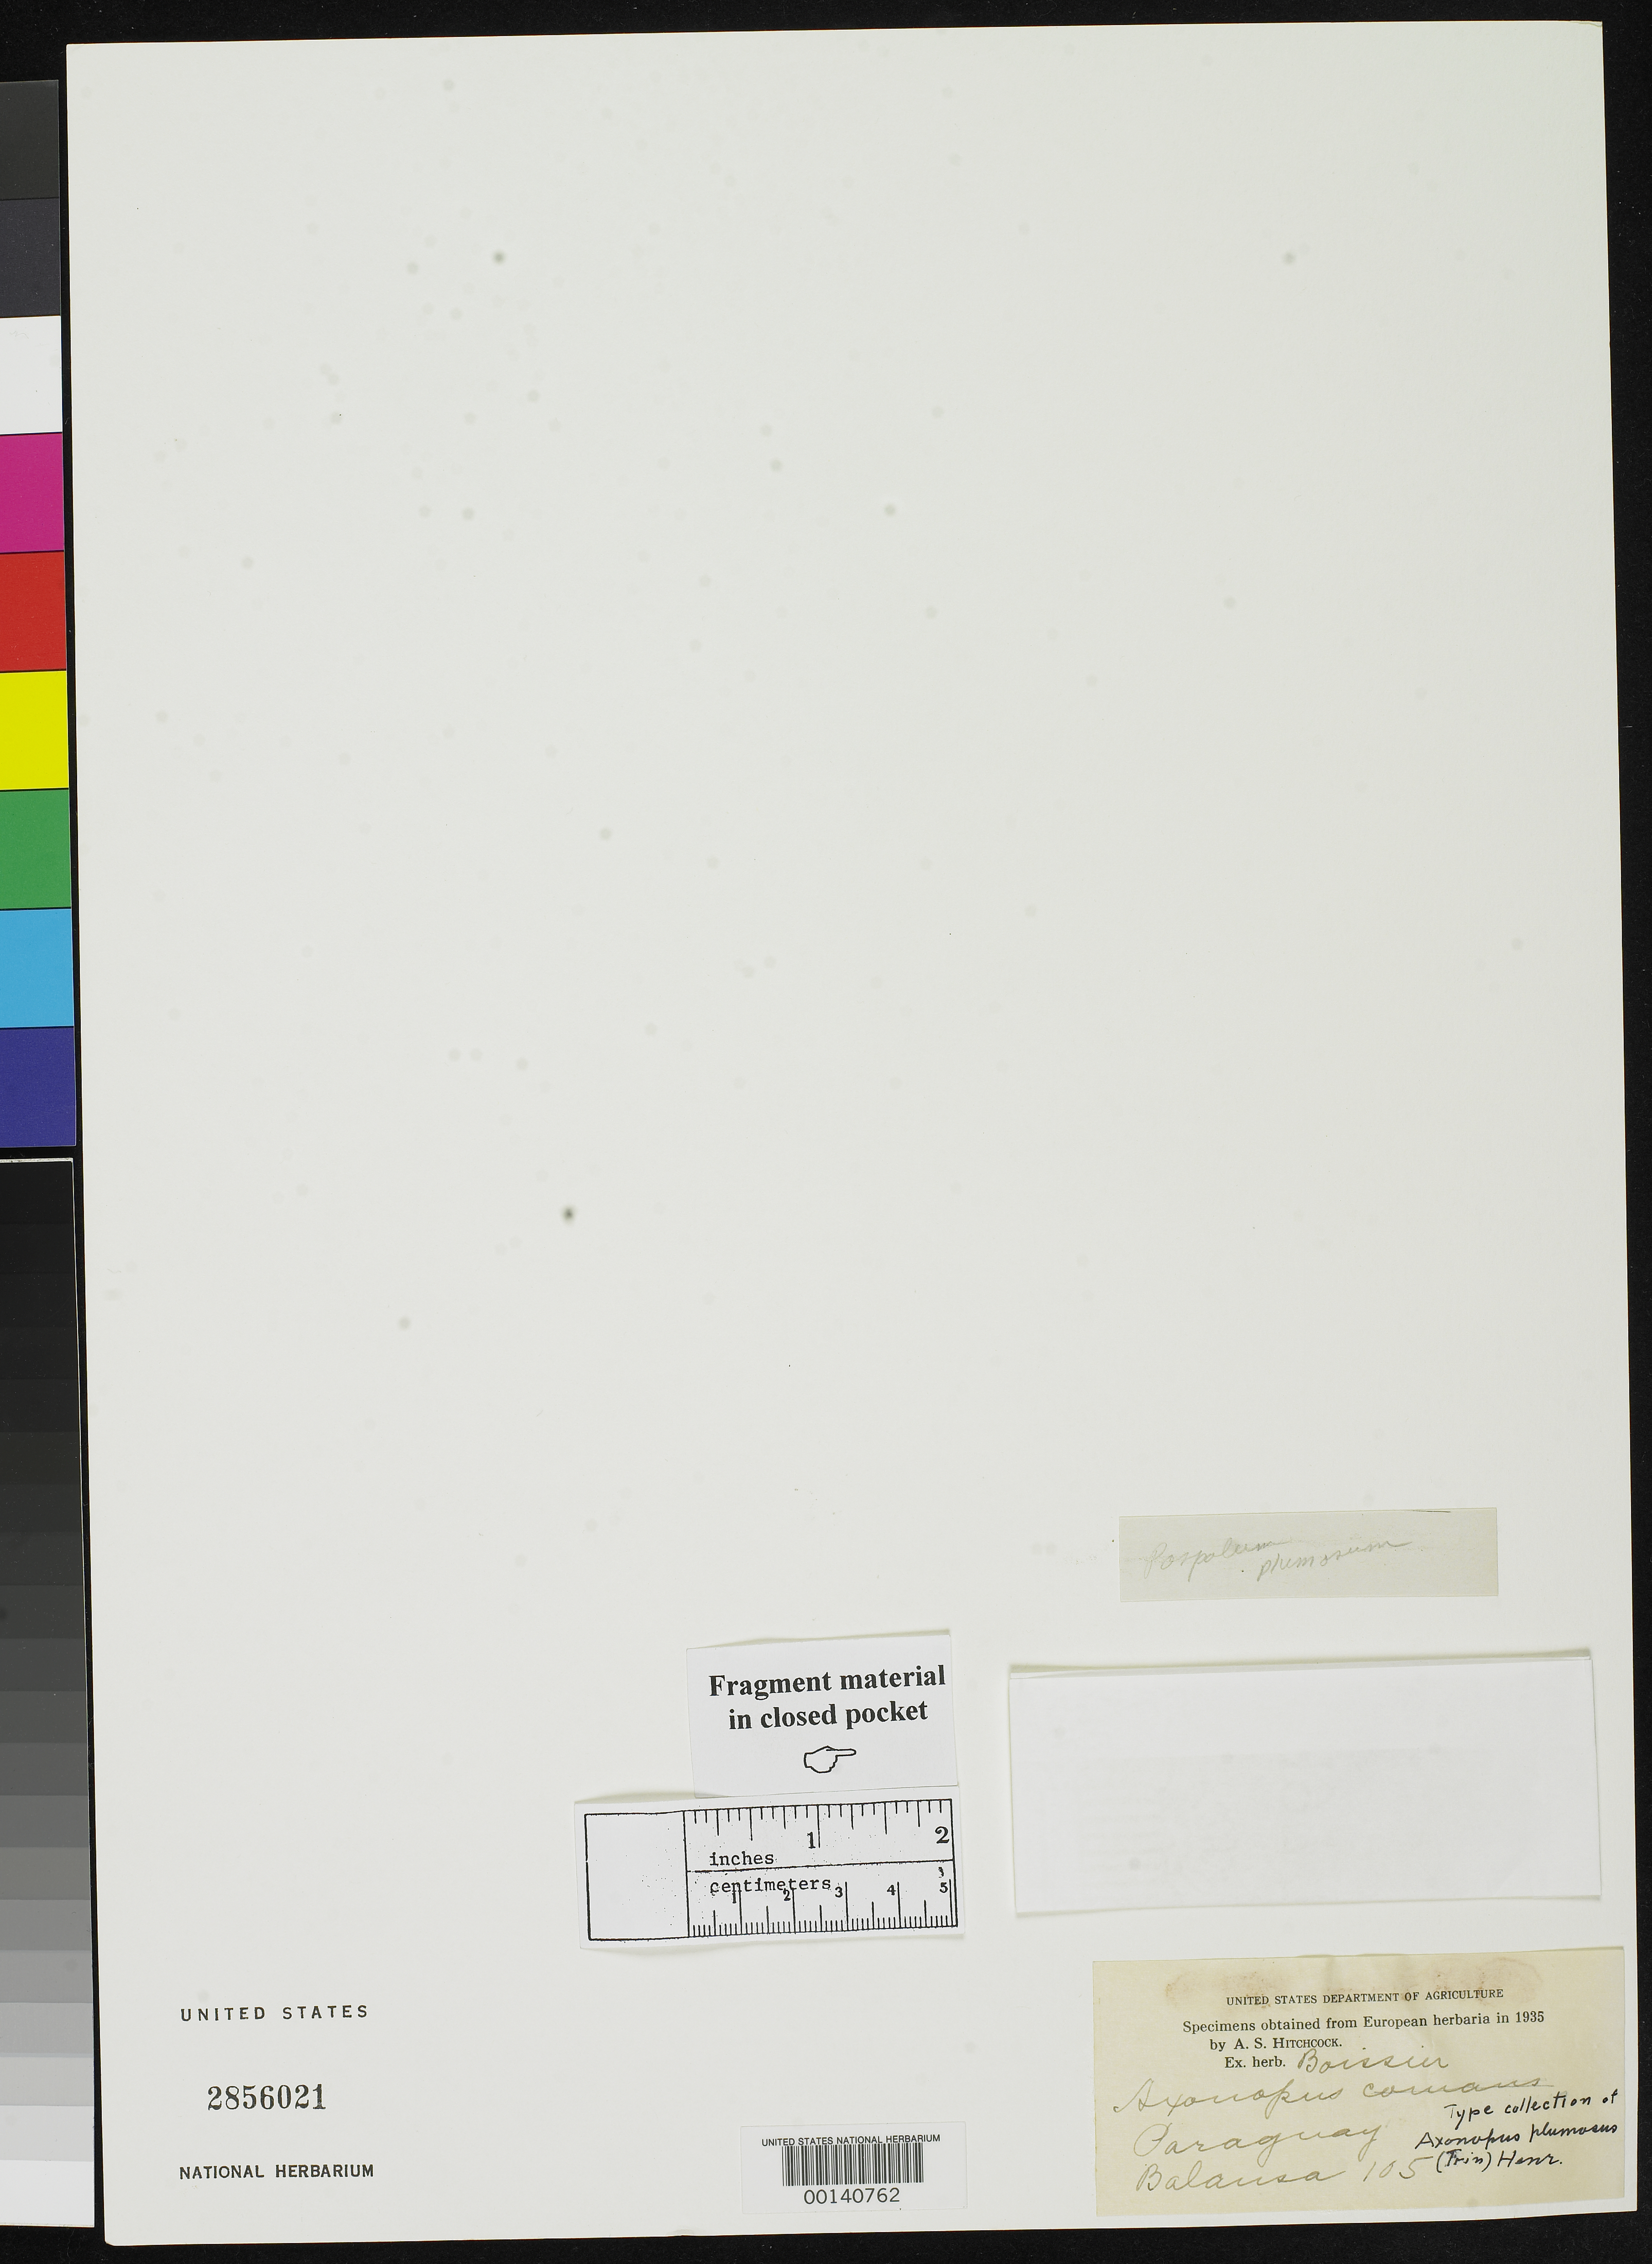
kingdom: Plantae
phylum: Tracheophyta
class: Liliopsida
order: Poales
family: Poaceae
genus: Paspalum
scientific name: Paspalum plumosum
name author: Henr.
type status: Type Fragment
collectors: B. Balansa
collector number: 105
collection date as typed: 24 Sep 1874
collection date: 1874-09-24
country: Paraguay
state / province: Guairá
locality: Pastoreo-me, Cordillera de Villarrica.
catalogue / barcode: US 2856021